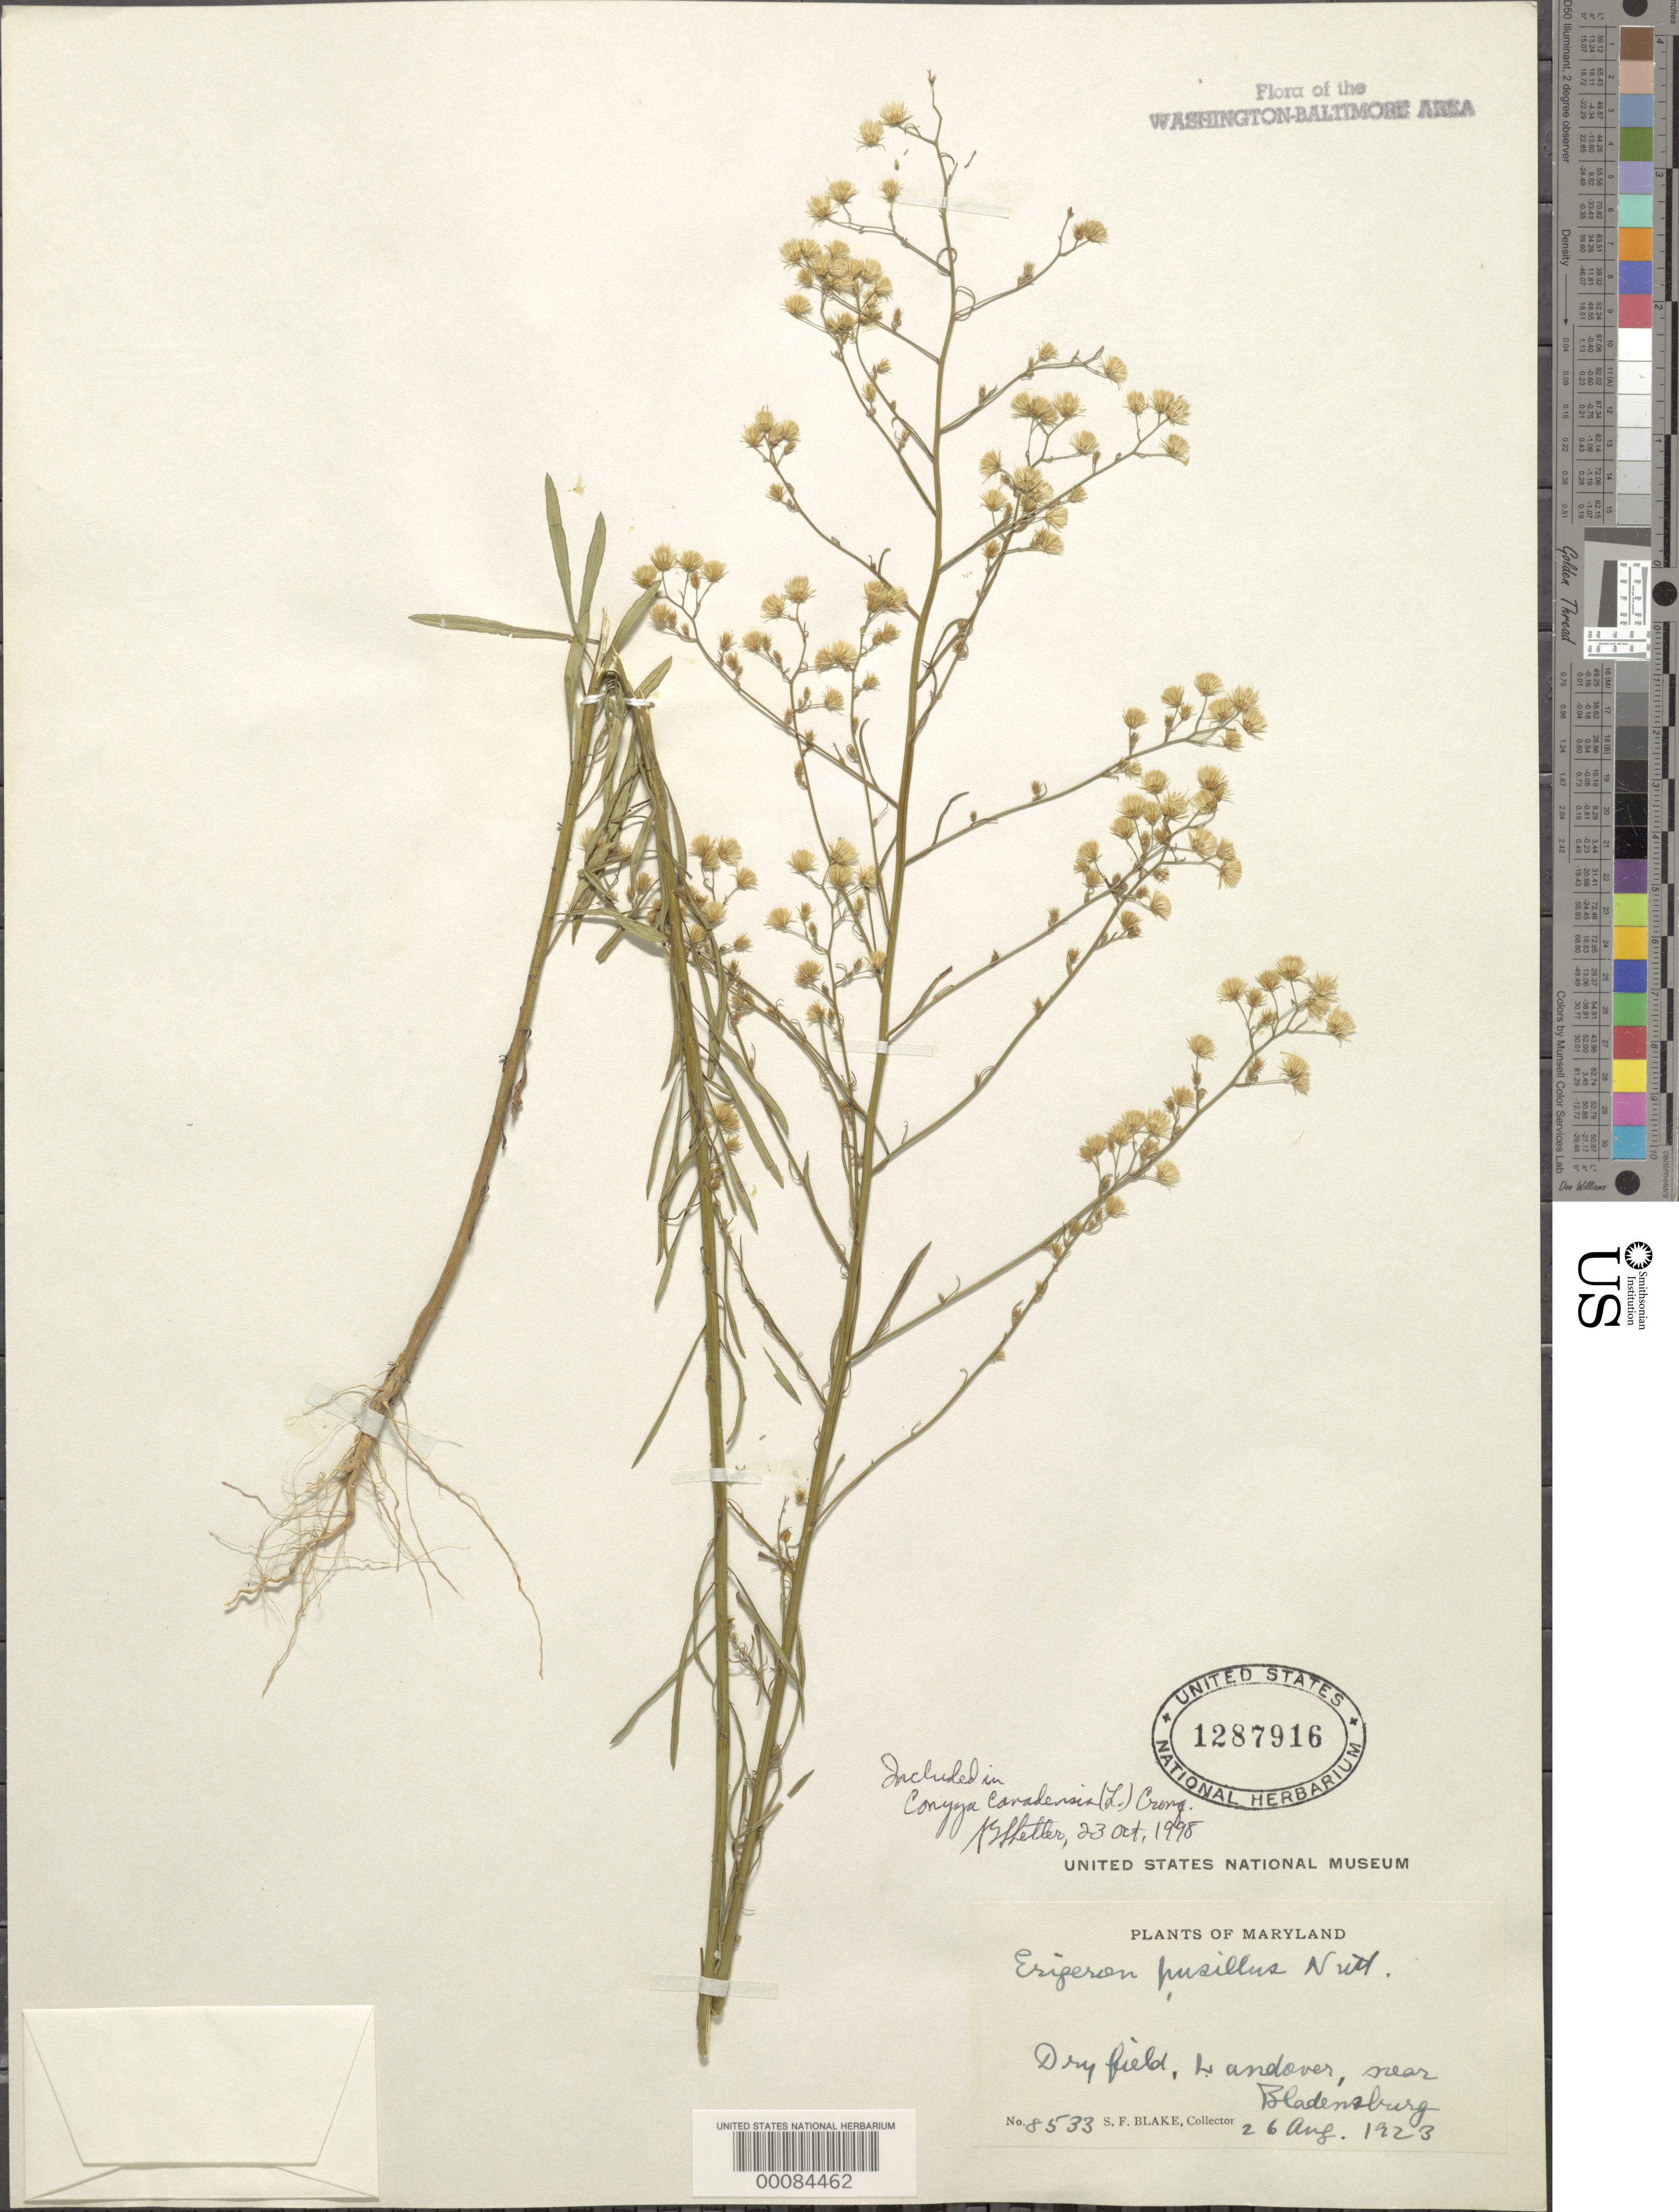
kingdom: Plantae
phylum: Tracheophyta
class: Magnoliopsida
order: Asterales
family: Asteraceae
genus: Conyza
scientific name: Conyza canadensis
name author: (L.) Cronq.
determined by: Shetler, Stanwyn G., (US), NMNH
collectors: S. Blake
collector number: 8533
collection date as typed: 26 Aug 1923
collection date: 1923-08-26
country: United States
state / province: Maryland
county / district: Prince George's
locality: Landover, near Bladensburg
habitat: Dry field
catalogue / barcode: US 1287916